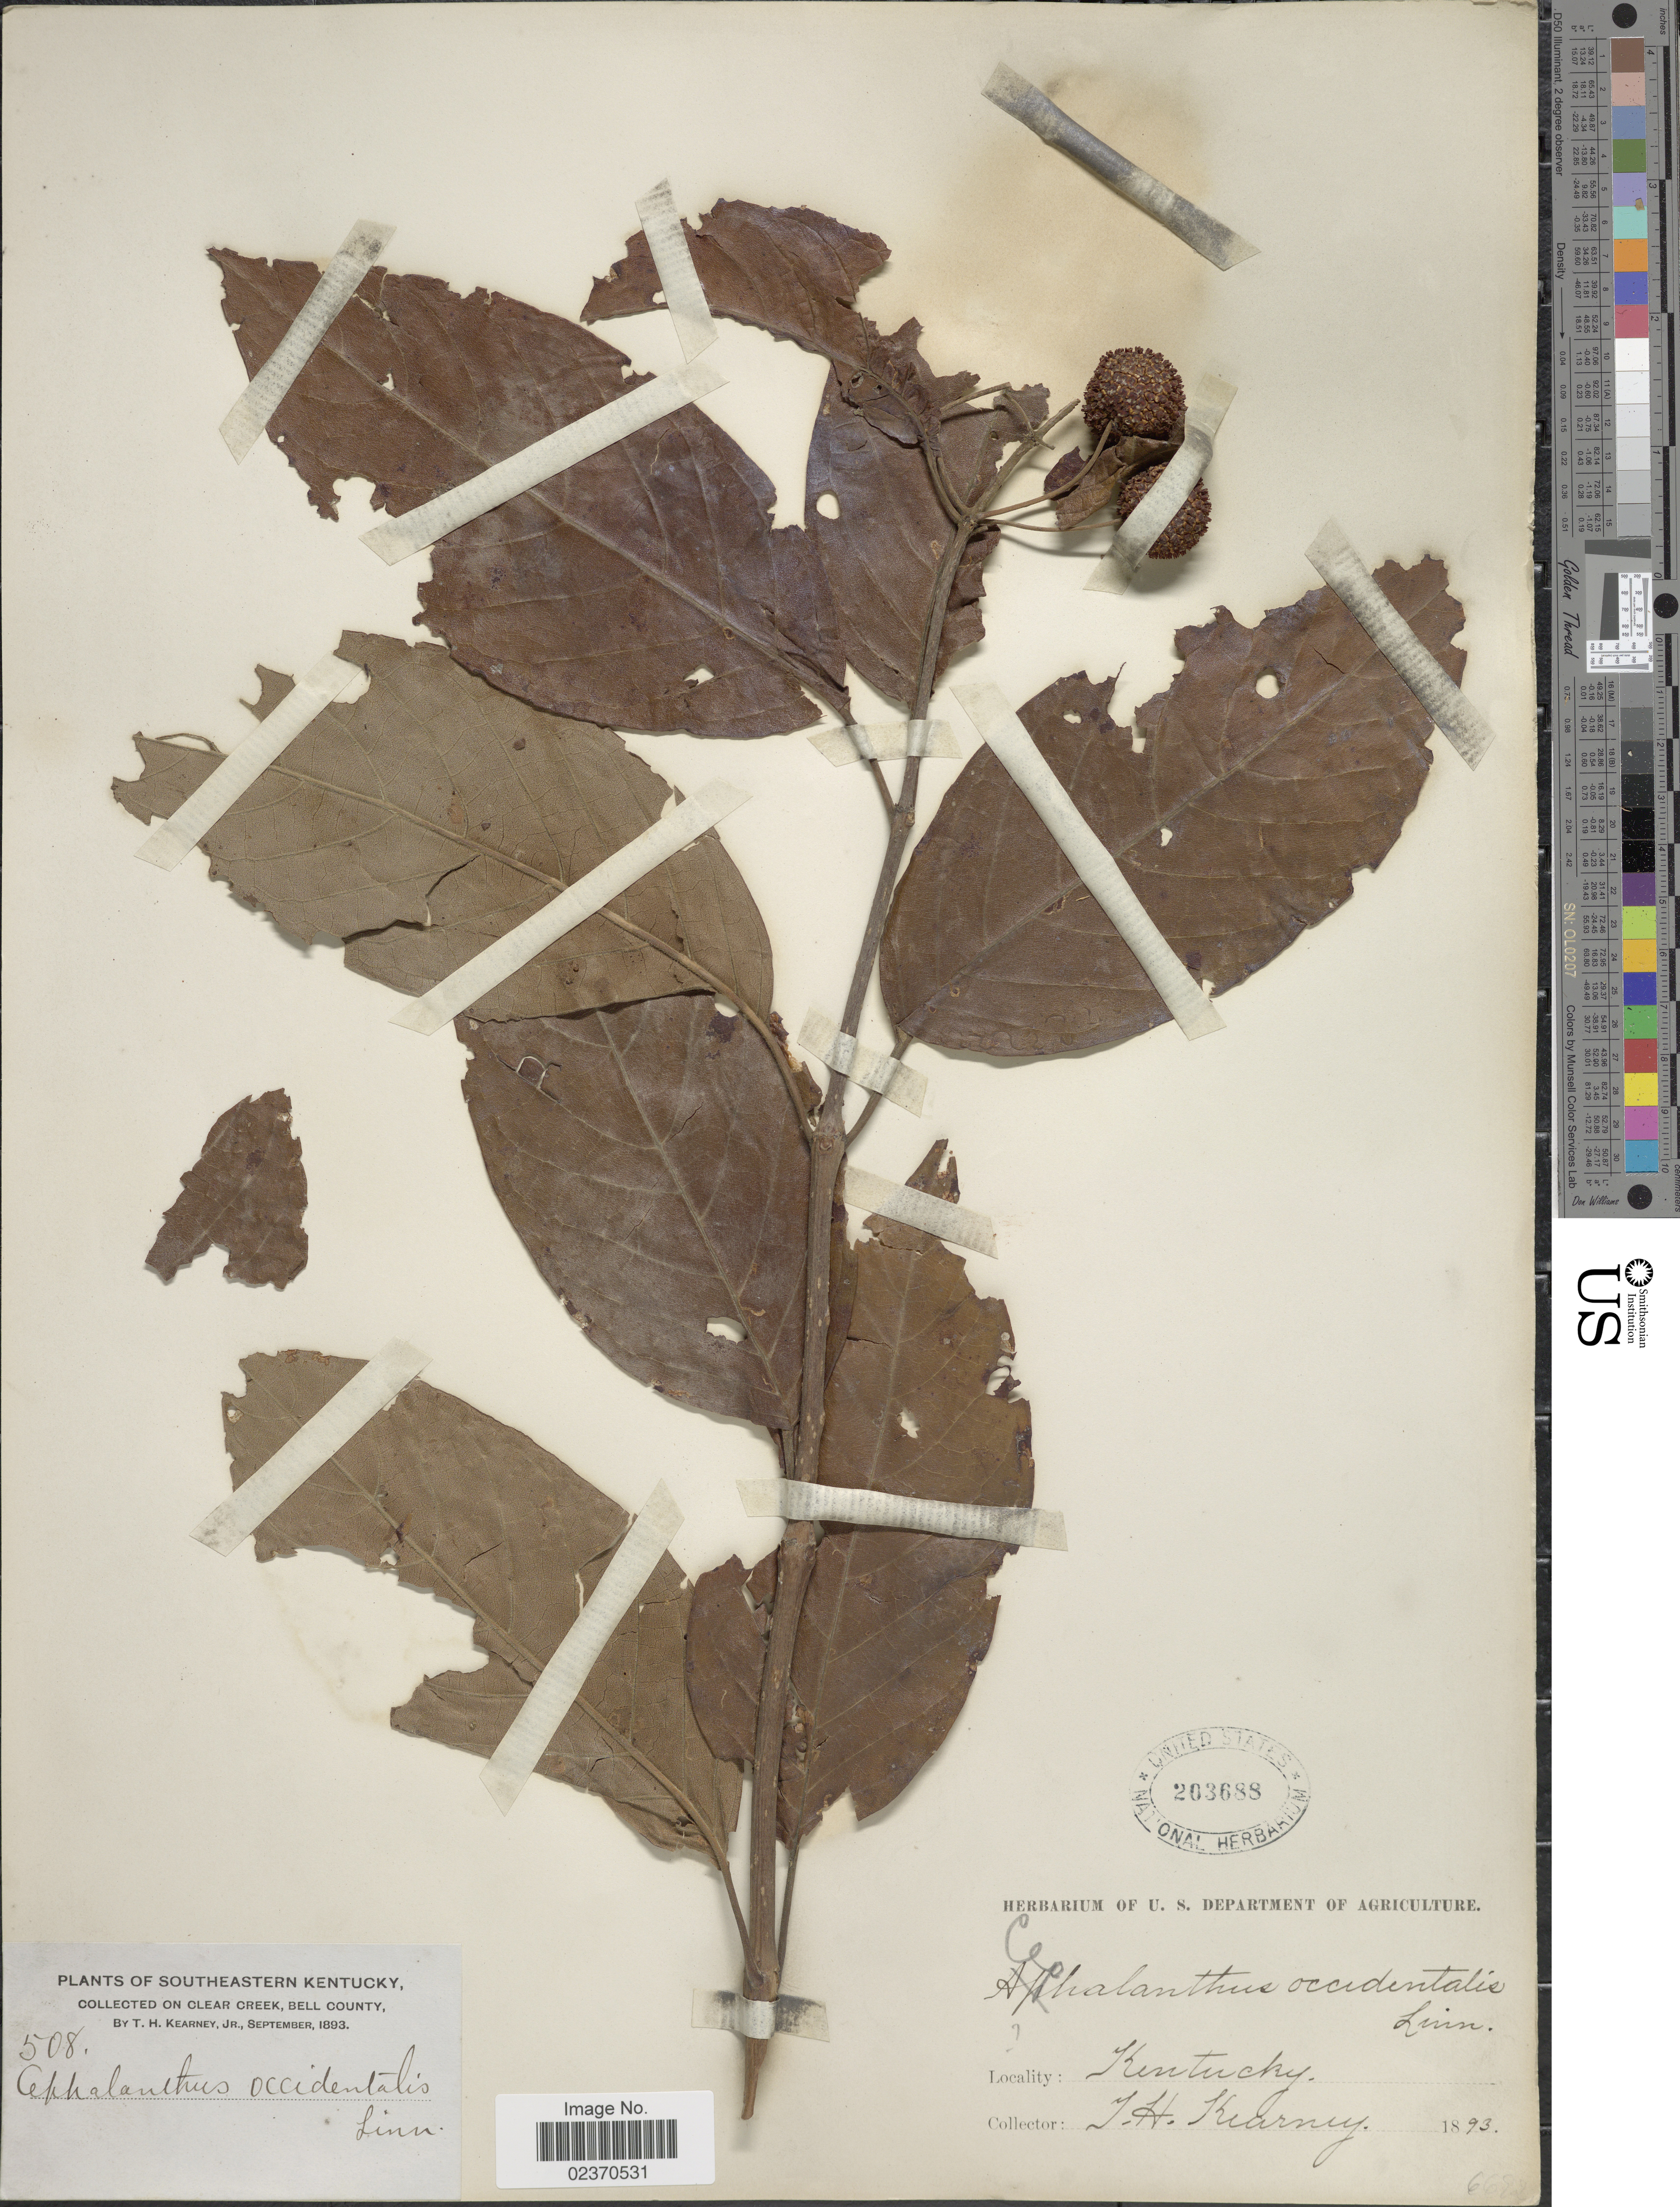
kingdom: Plantae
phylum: Tracheophyta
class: Magnoliopsida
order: Gentianales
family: Rubiaceae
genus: Cephalanthus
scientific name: Cephalanthus occidentalis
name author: L.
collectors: T. H. Kearney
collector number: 508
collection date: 1893-09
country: United States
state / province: Kentucky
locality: Southeastern Kentucky, Clear Creek, Bell County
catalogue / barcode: US 203688